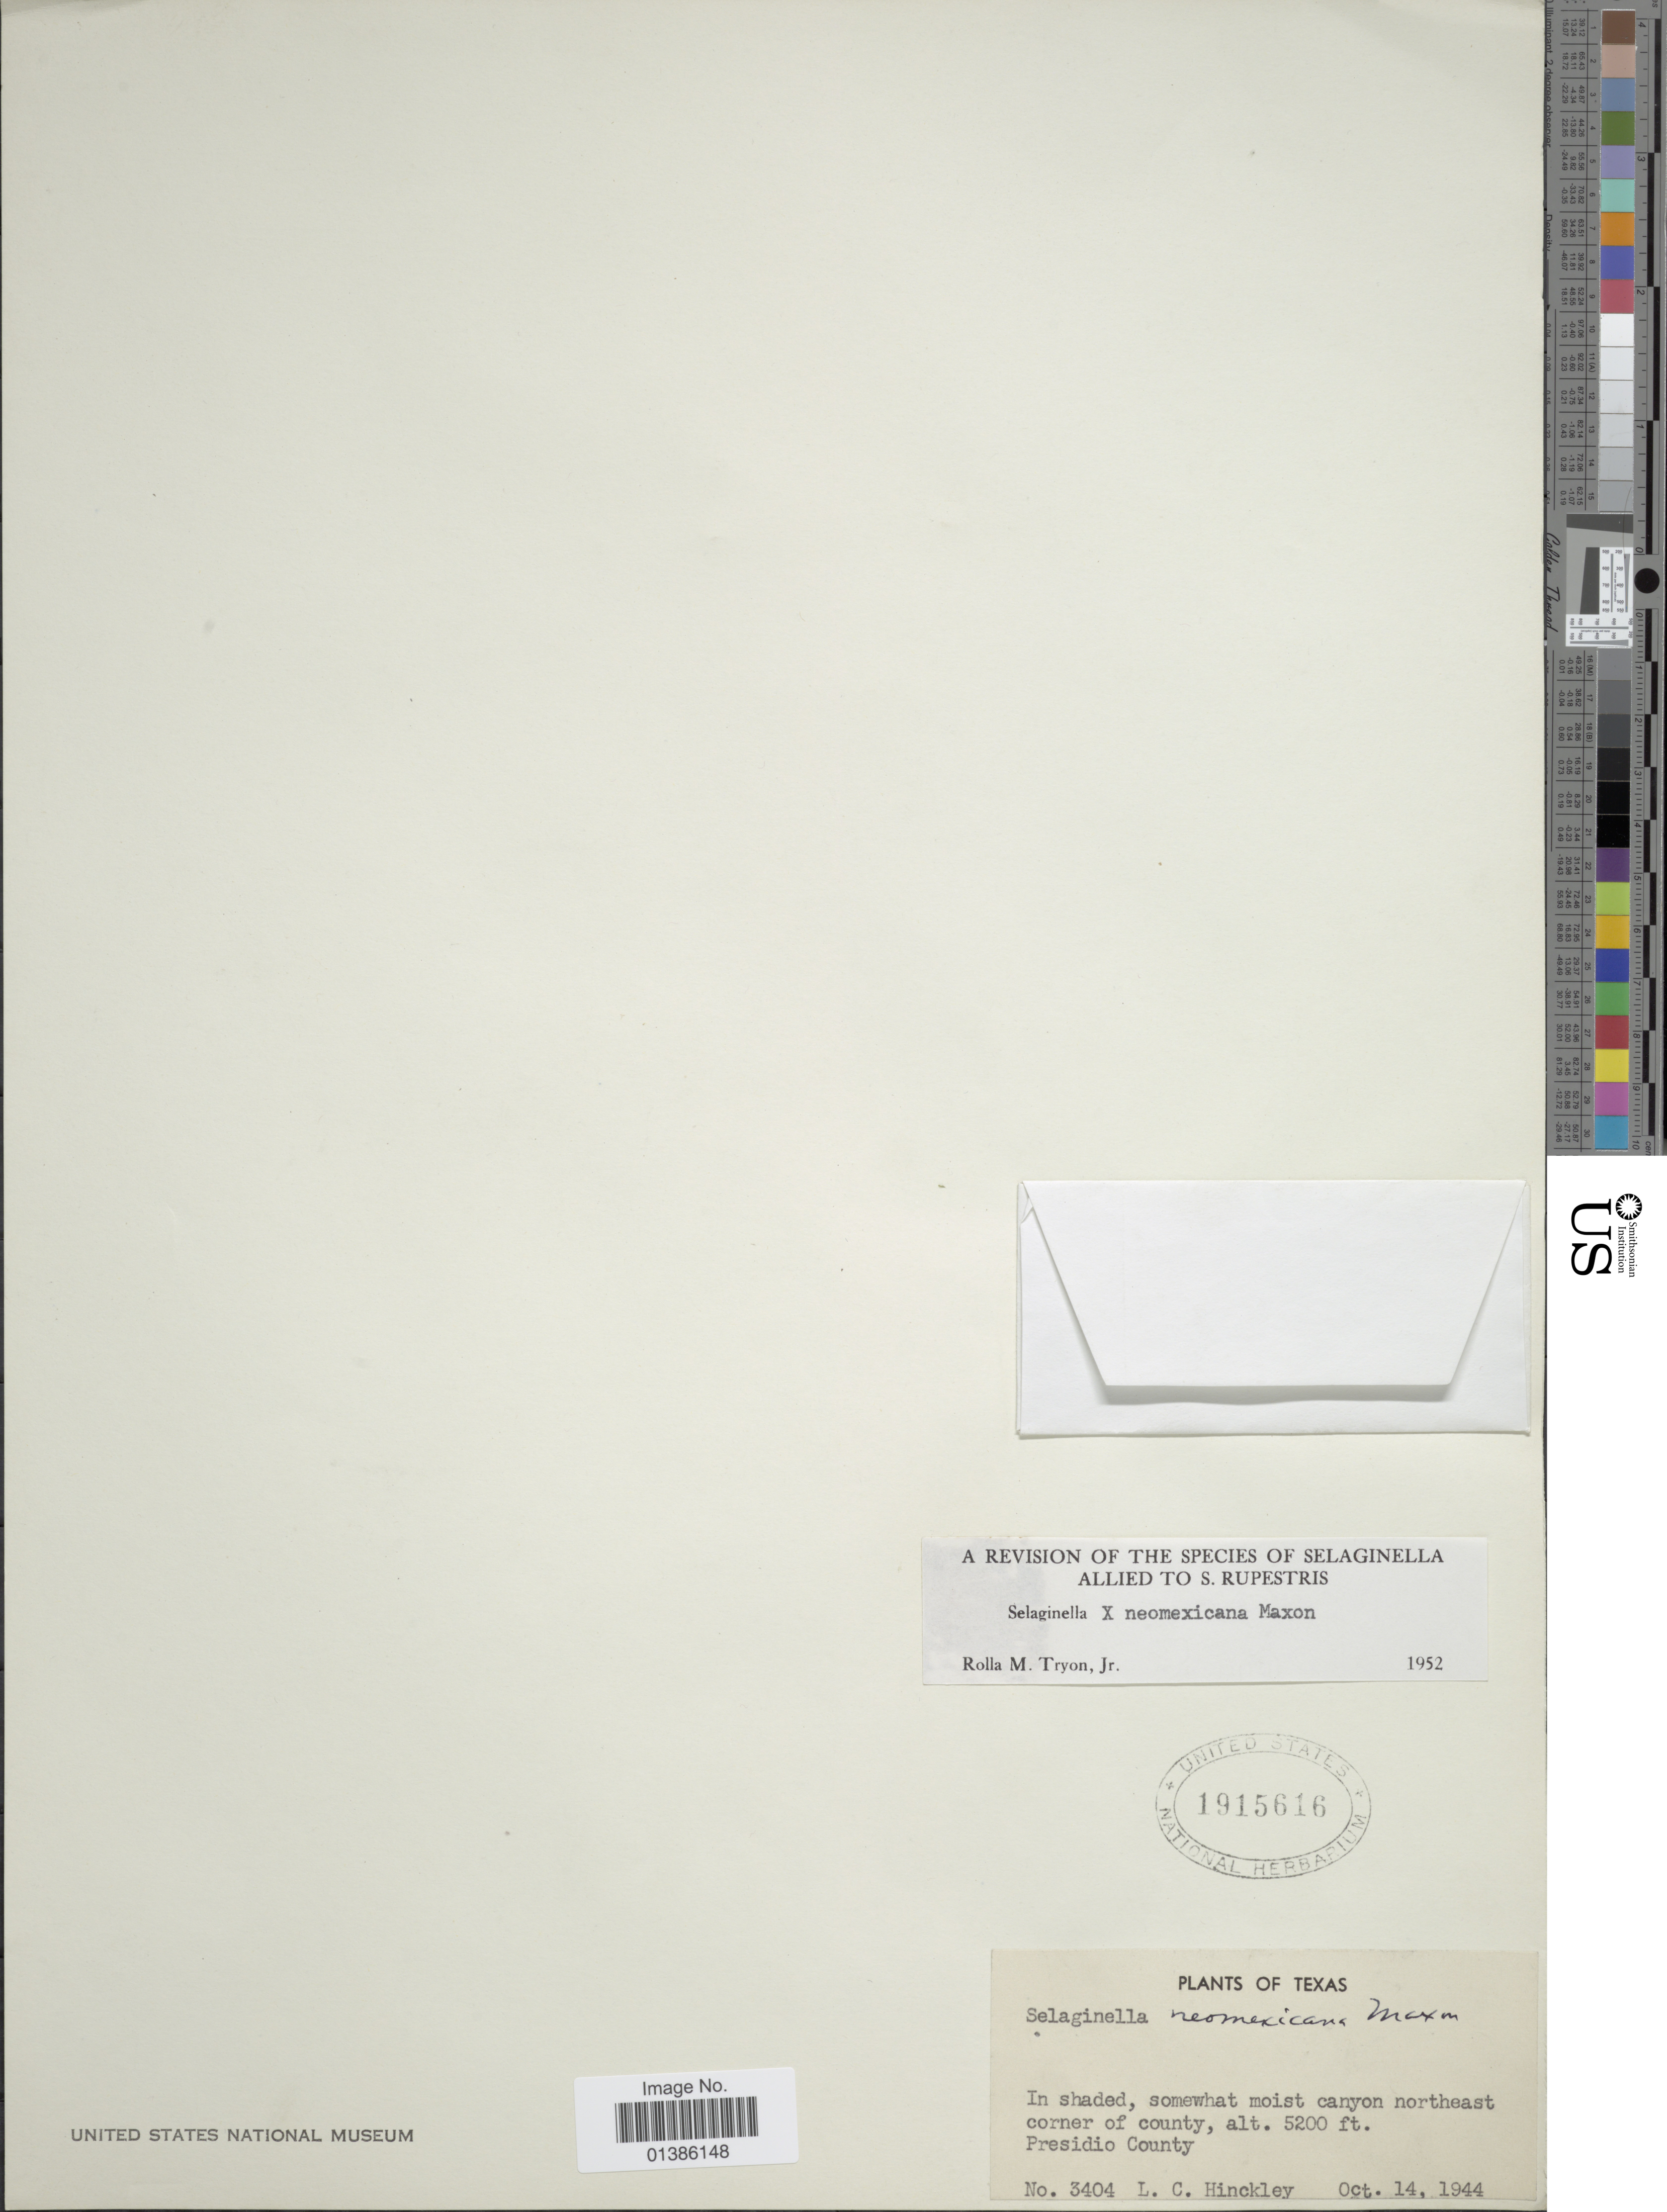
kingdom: Plantae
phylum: Tracheophyta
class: Lycopodiopsida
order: Selaginellales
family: Selaginellaceae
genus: Selaginella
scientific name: Selaginella x neomexicana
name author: Maxon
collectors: L. Hinckley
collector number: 3404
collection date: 1944-10-14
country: United States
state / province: Texas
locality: In shaded, somewhat moist canyon northeast corner of county. Presidio County.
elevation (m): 1585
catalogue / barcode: US 1915616